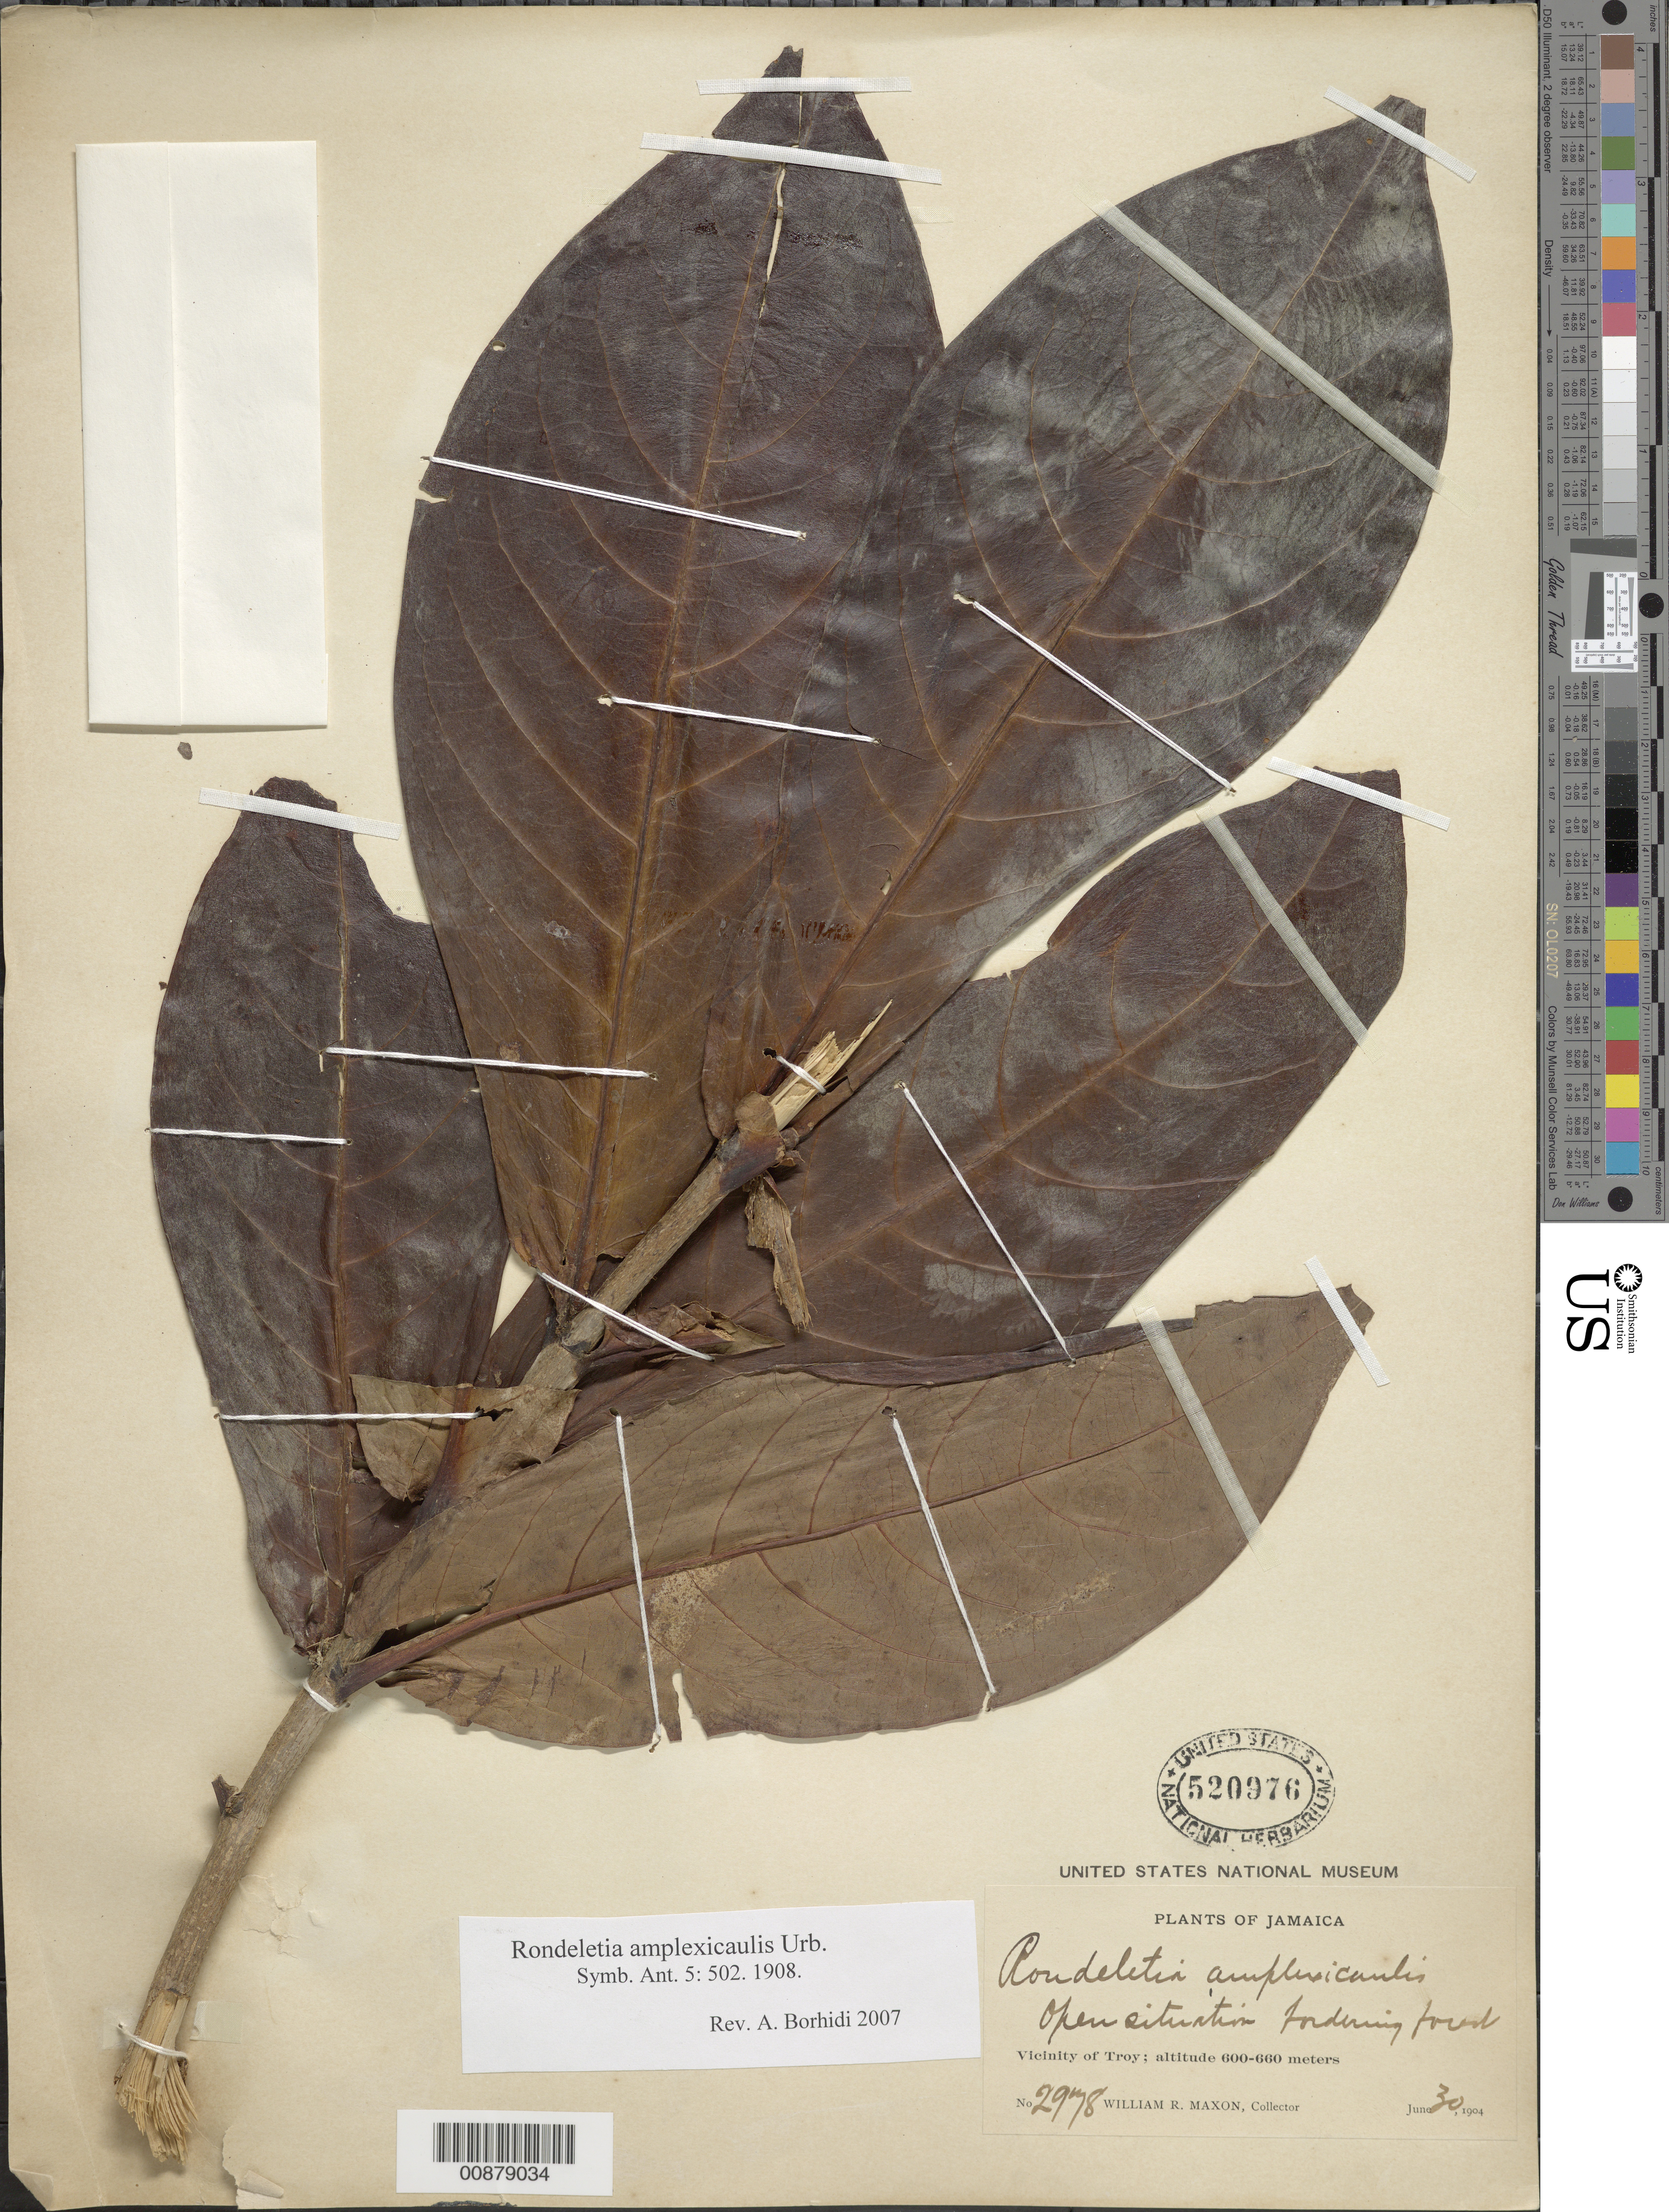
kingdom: Plantae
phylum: Tracheophyta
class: Magnoliopsida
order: Gentianales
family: Rubiaceae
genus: Rondeletia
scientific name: Rondeletia amplexicaulis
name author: Urb.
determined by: Borhidi, Attila L.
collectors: W. R. Maxon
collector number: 2978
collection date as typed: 30 Jun 1904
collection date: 1904-06-30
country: Jamaica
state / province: Trelawny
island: Jamaica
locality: vicinity of Troy.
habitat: open situation bordering forest.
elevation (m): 600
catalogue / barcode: US 520976